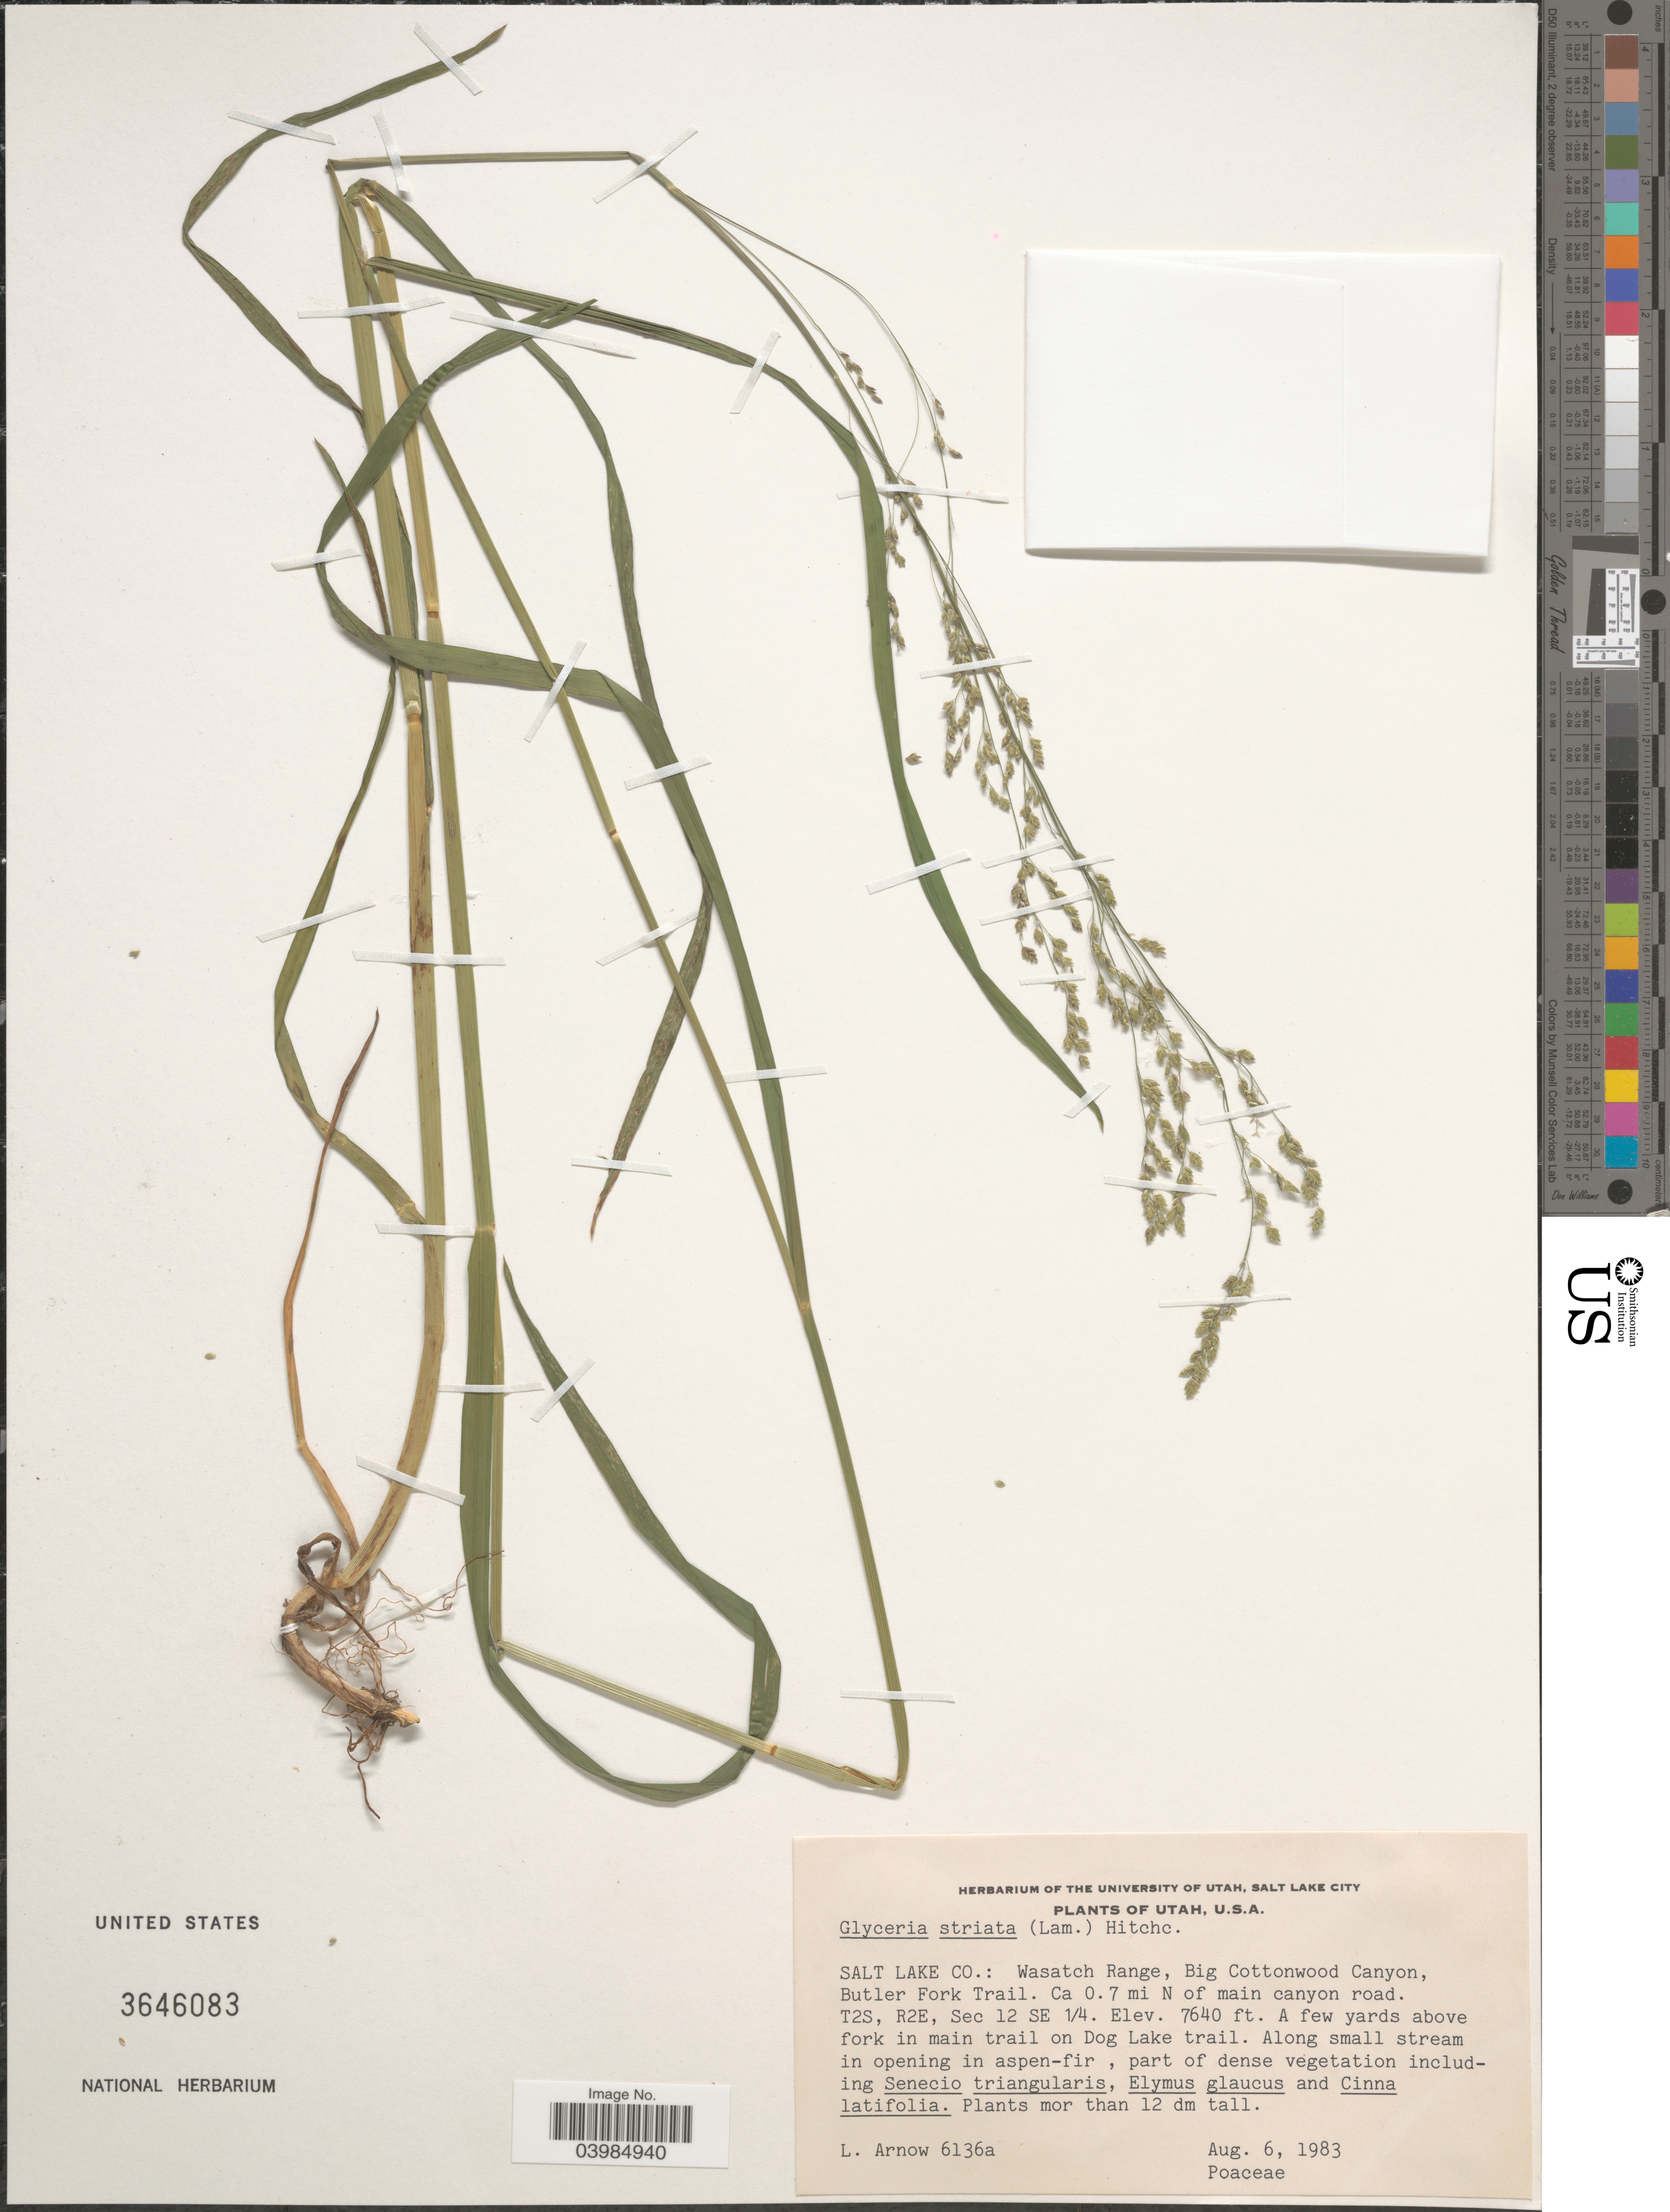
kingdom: Plantae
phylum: Tracheophyta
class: Liliopsida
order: Poales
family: Poaceae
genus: Glyceria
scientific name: Glyceria striata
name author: (Lam.) Hitchc.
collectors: L. Arnow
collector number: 6136a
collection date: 1983-08-06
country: United States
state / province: Utah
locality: Salt Lake Co.: Wasatch Range, Big Cottonwood Canyon, Butler Fork Trail. Ca. 0.7 mi N of main canyon road. T2S, R2E, Sec 12 SE ¼. A few yards above fork in main trail on Dog Lake trail.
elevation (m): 2329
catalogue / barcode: US 3646083